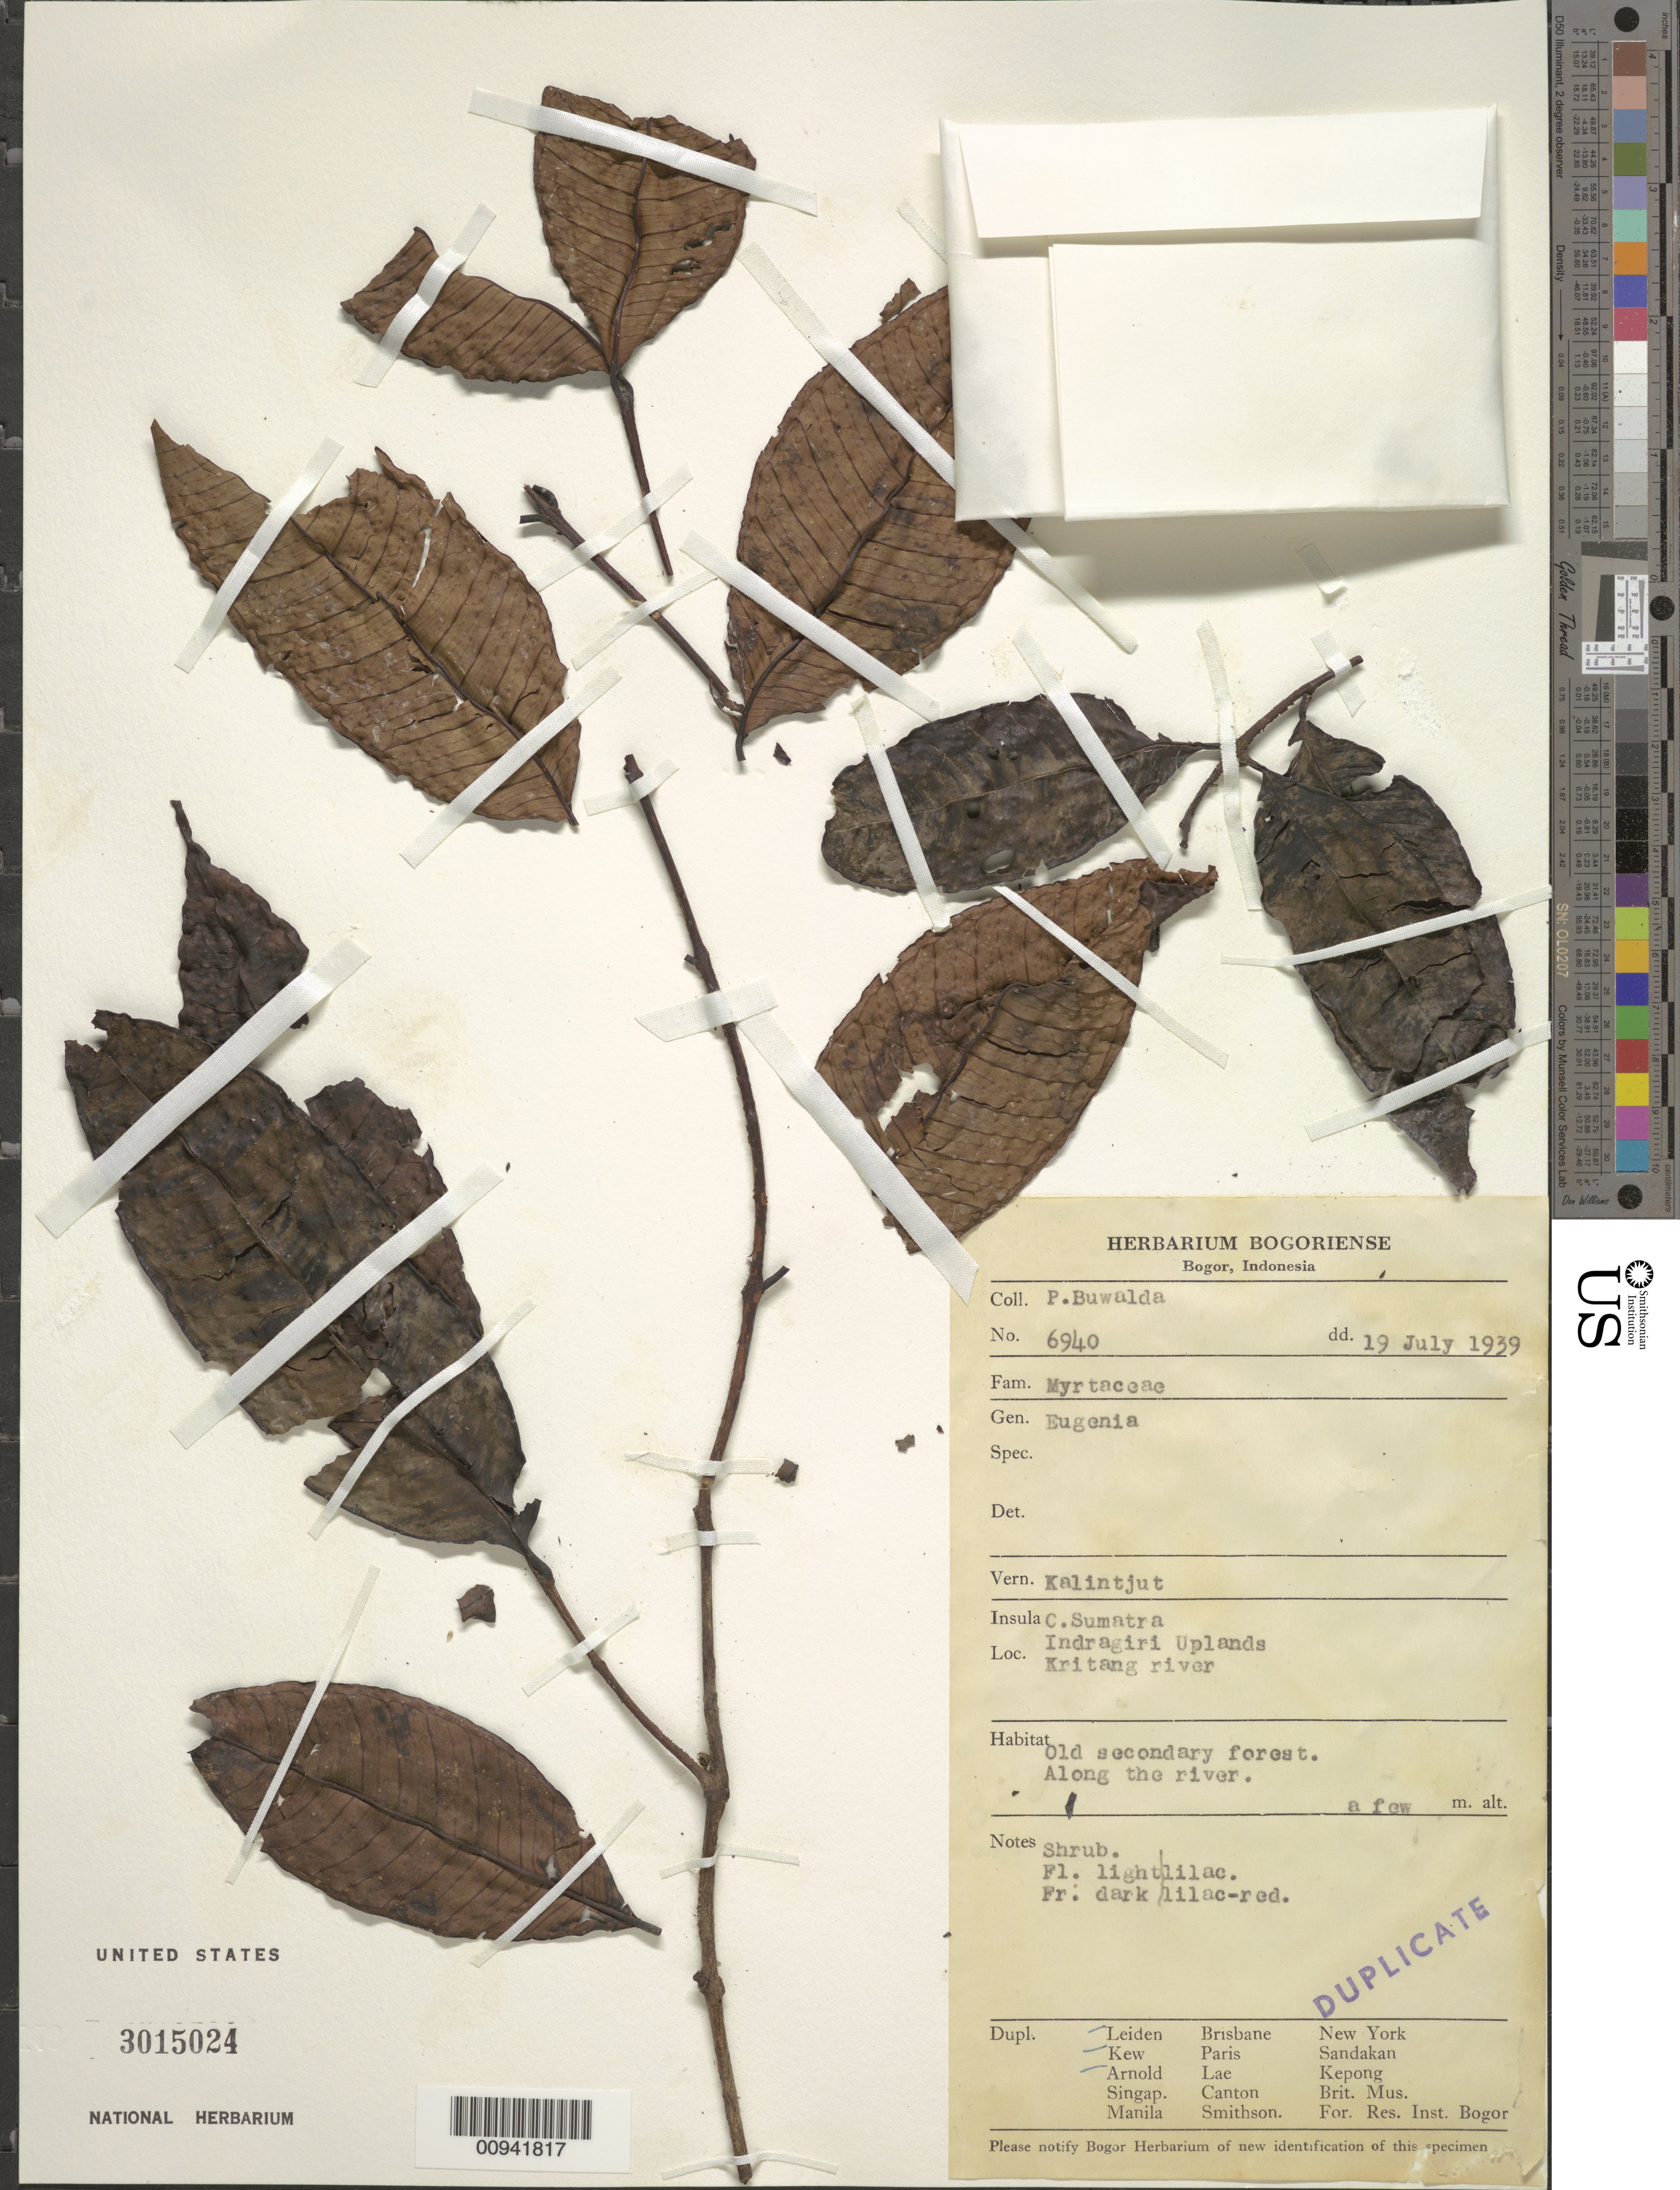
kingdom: Plantae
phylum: Tracheophyta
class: Magnoliopsida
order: Myrtales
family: Myrtaceae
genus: Eugenia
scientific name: Eugenia sp.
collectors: P. Buwalda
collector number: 6940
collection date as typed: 19 Jul 1939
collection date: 1939-07-19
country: Indonesia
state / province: Java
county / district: Jawa Tengah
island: Java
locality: Bogor; C. Sumatra; Indragiri Uplands. Kritig River.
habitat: Old secondary forest. Along the river.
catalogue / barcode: US 3015024